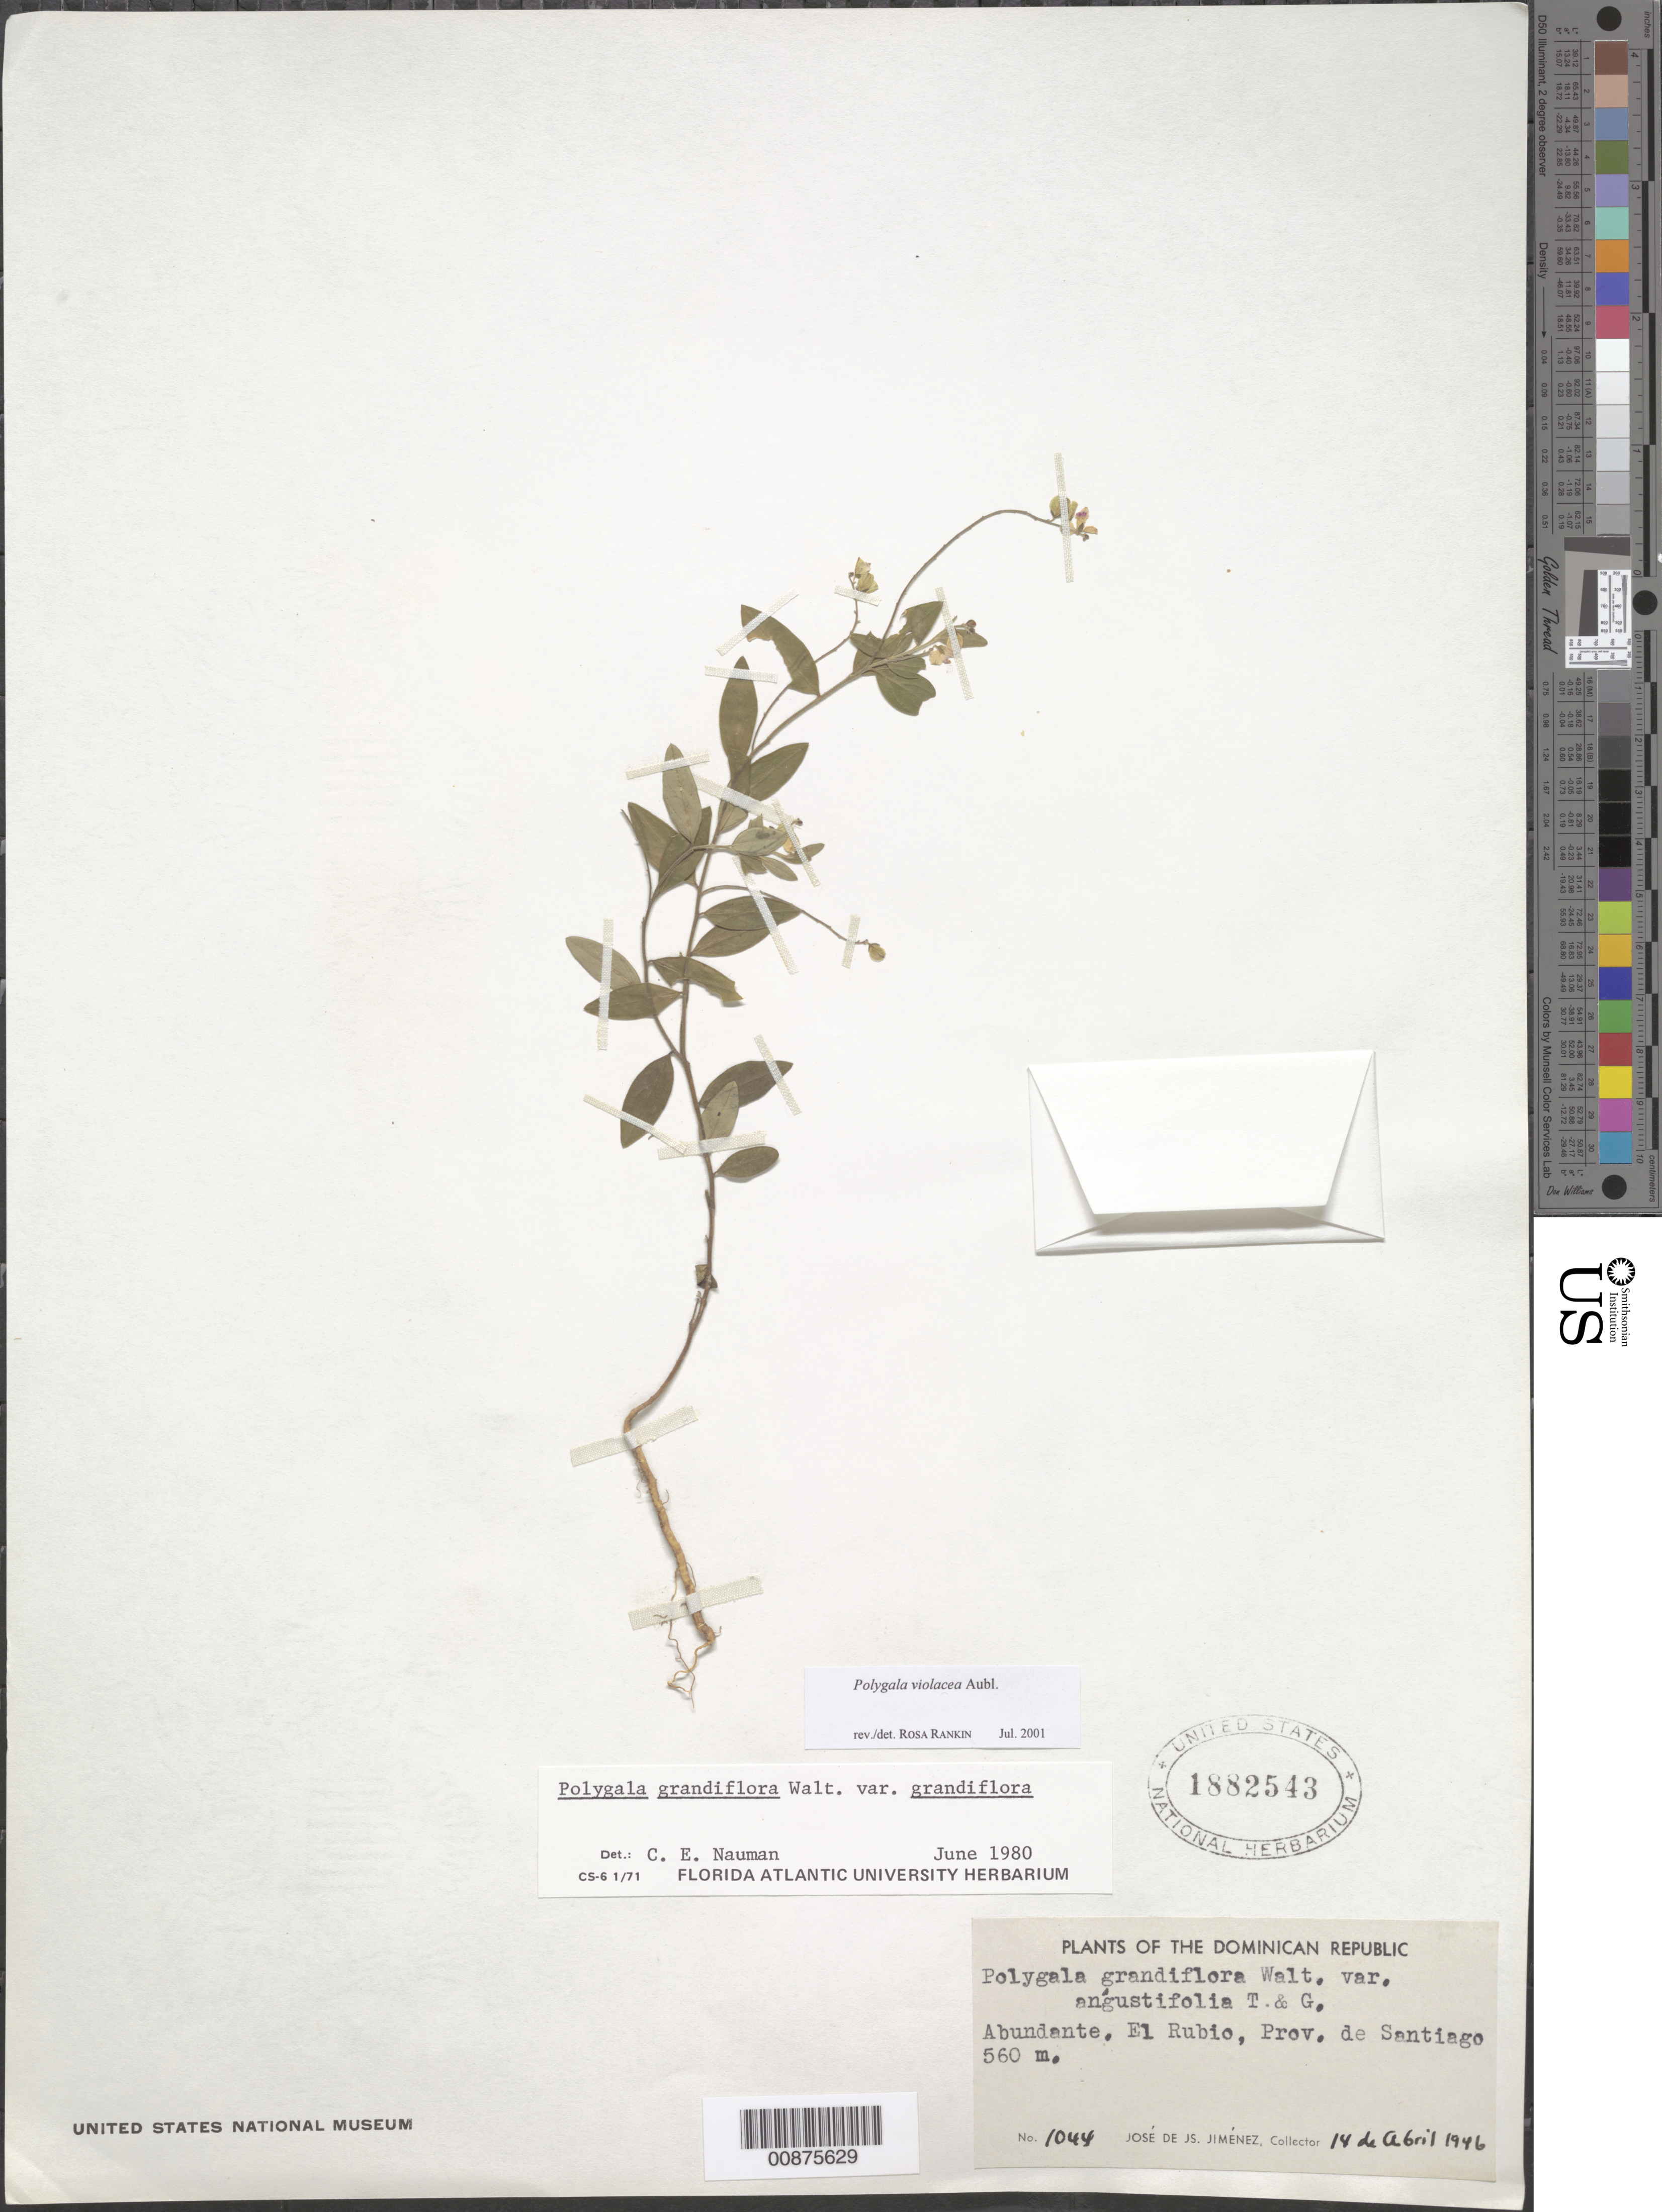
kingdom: Plantae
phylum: Tracheophyta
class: Magnoliopsida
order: Fabales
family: Polygalaceae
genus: Asemeia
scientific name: Asemeia violacea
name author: (Aubl.) J.F.B. Pastore & J.R. Abbott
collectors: J. J. Jiménez Almonte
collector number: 1044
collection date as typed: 14 Apr 1946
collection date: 1946-04-14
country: Dominican Republic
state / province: Santiago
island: Hispaniola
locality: El Rubio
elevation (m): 560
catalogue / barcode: US 1882543